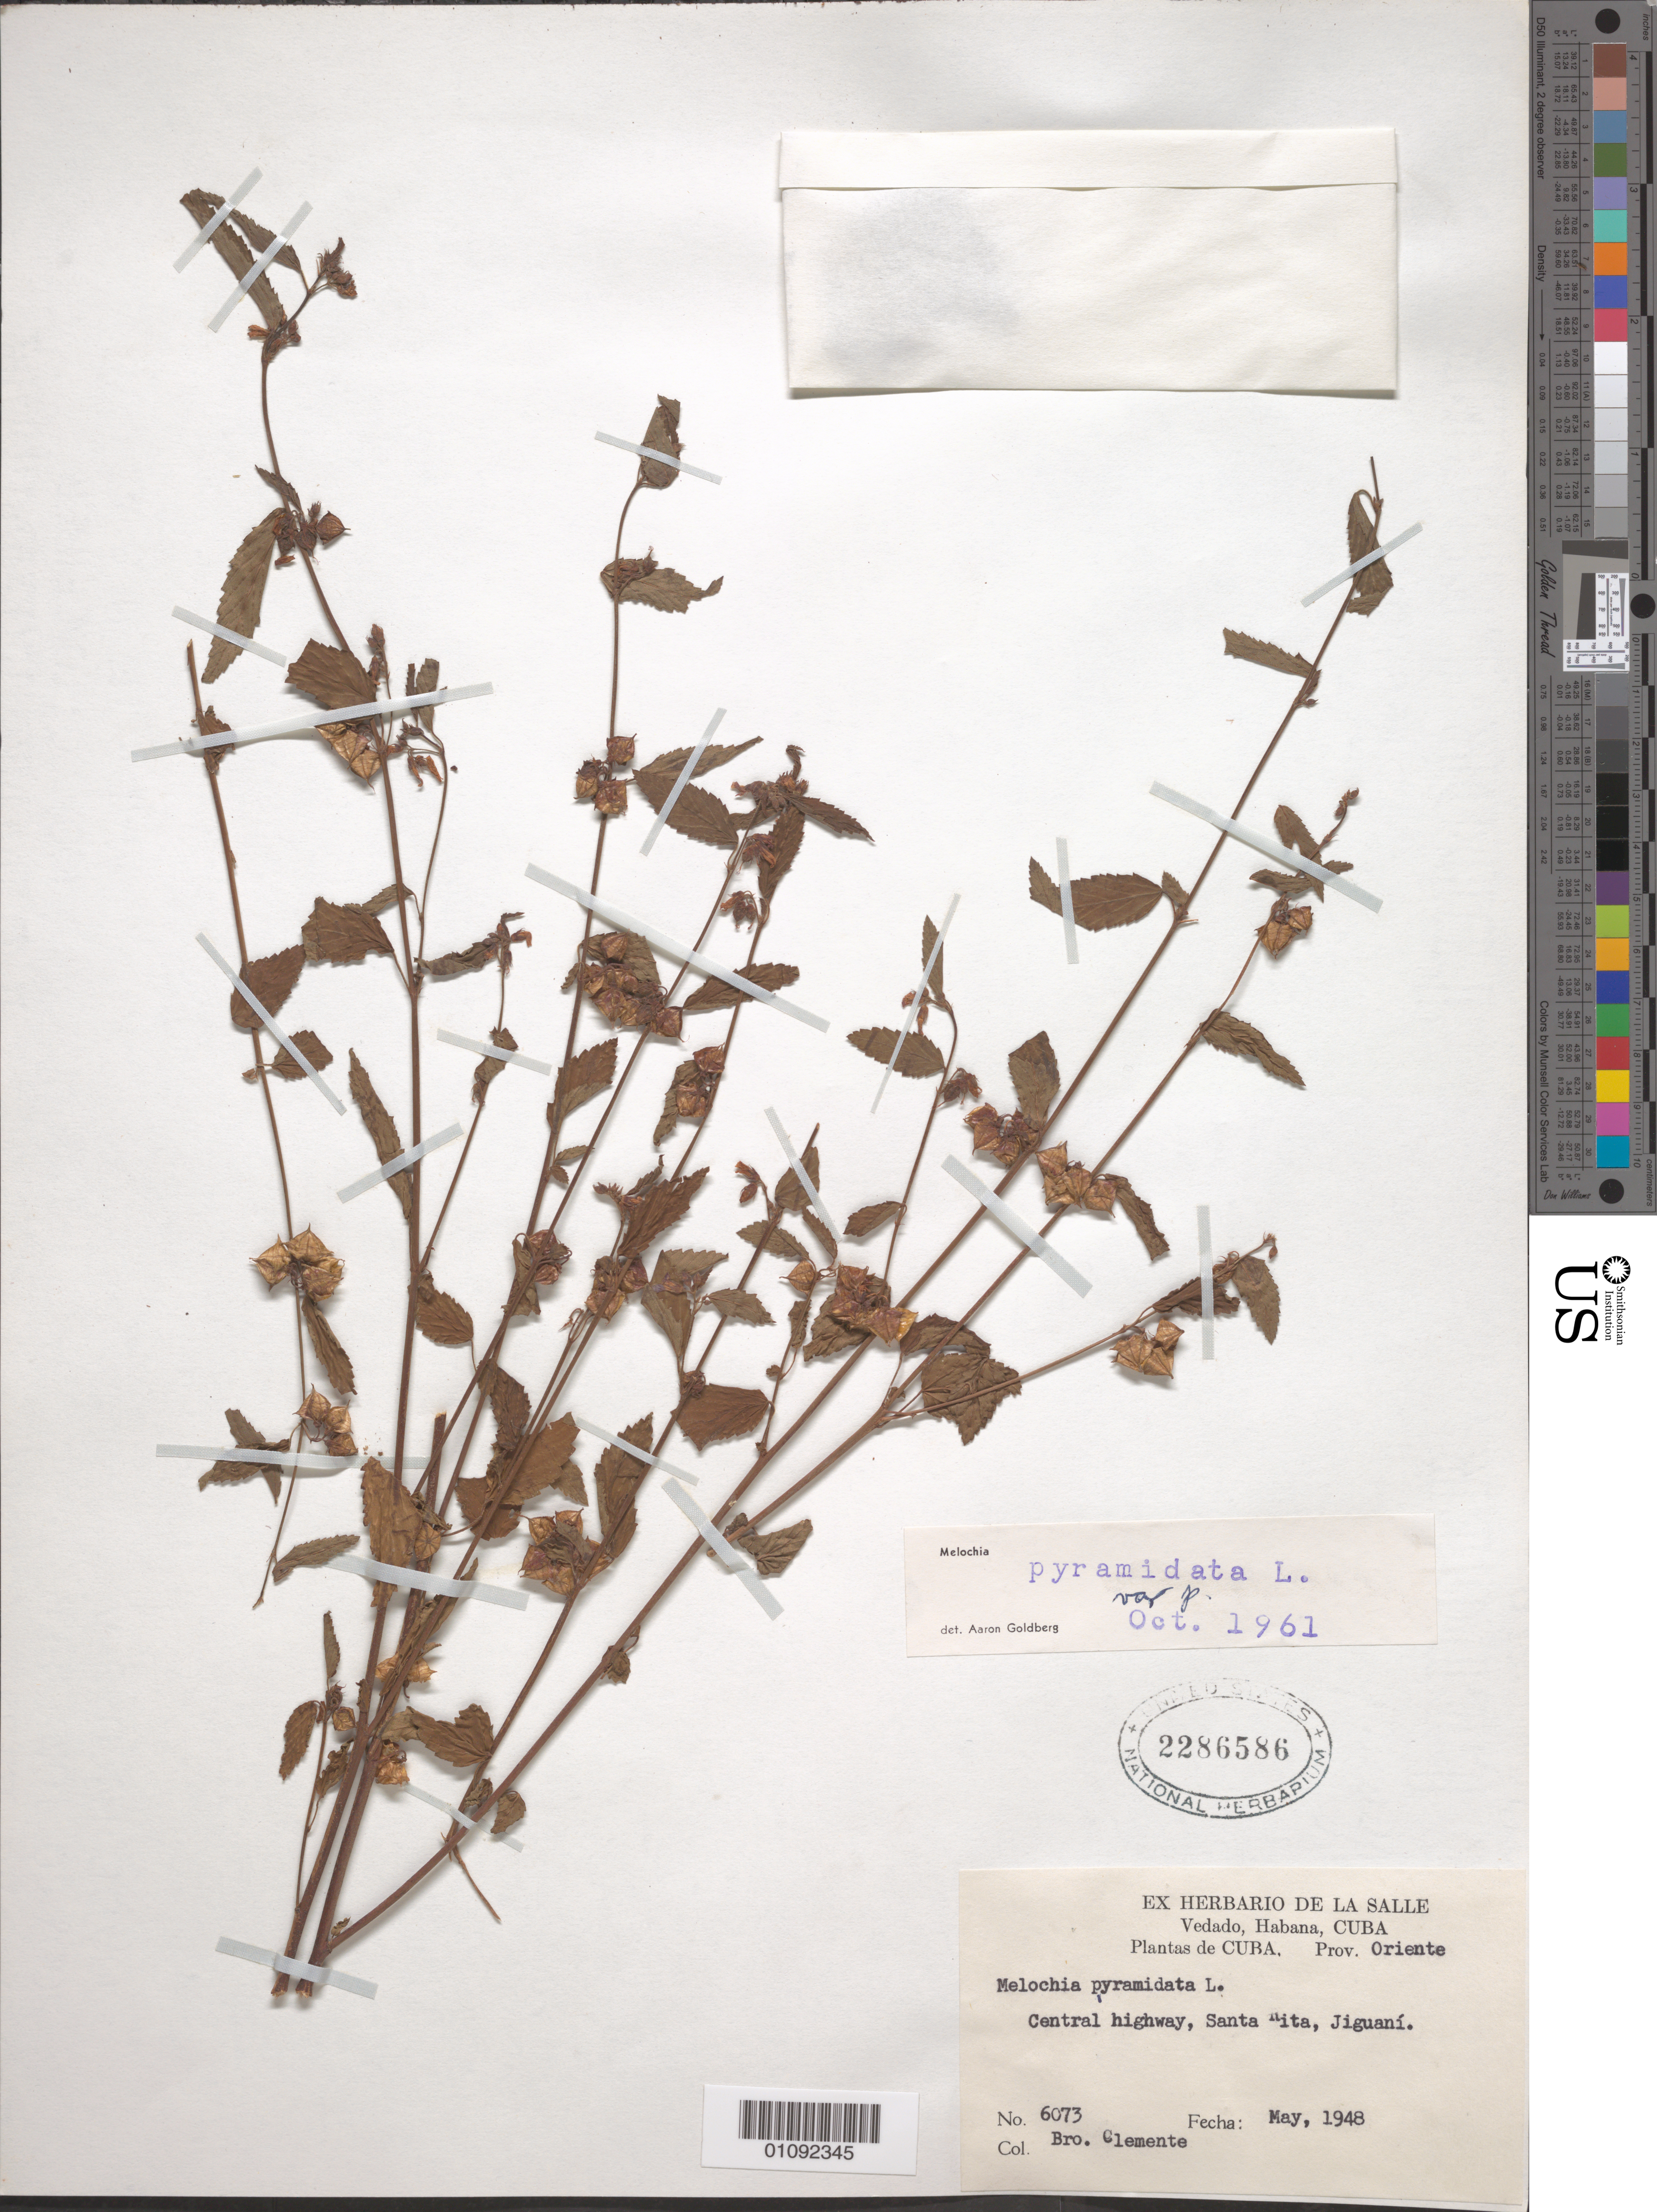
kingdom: Plantae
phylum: Tracheophyta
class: Magnoliopsida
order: Malvales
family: Malvaceae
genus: Melochia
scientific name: Melochia pyramidata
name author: L.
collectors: Bro. Clemente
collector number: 6073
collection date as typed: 01 May 1948 to 31 May 1948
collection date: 1948-05-01/1948-05-31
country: Cuba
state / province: Granma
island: Cuba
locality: Central highway, Santa Rita, Jiguani, Prov Oriente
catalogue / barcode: US 2286586